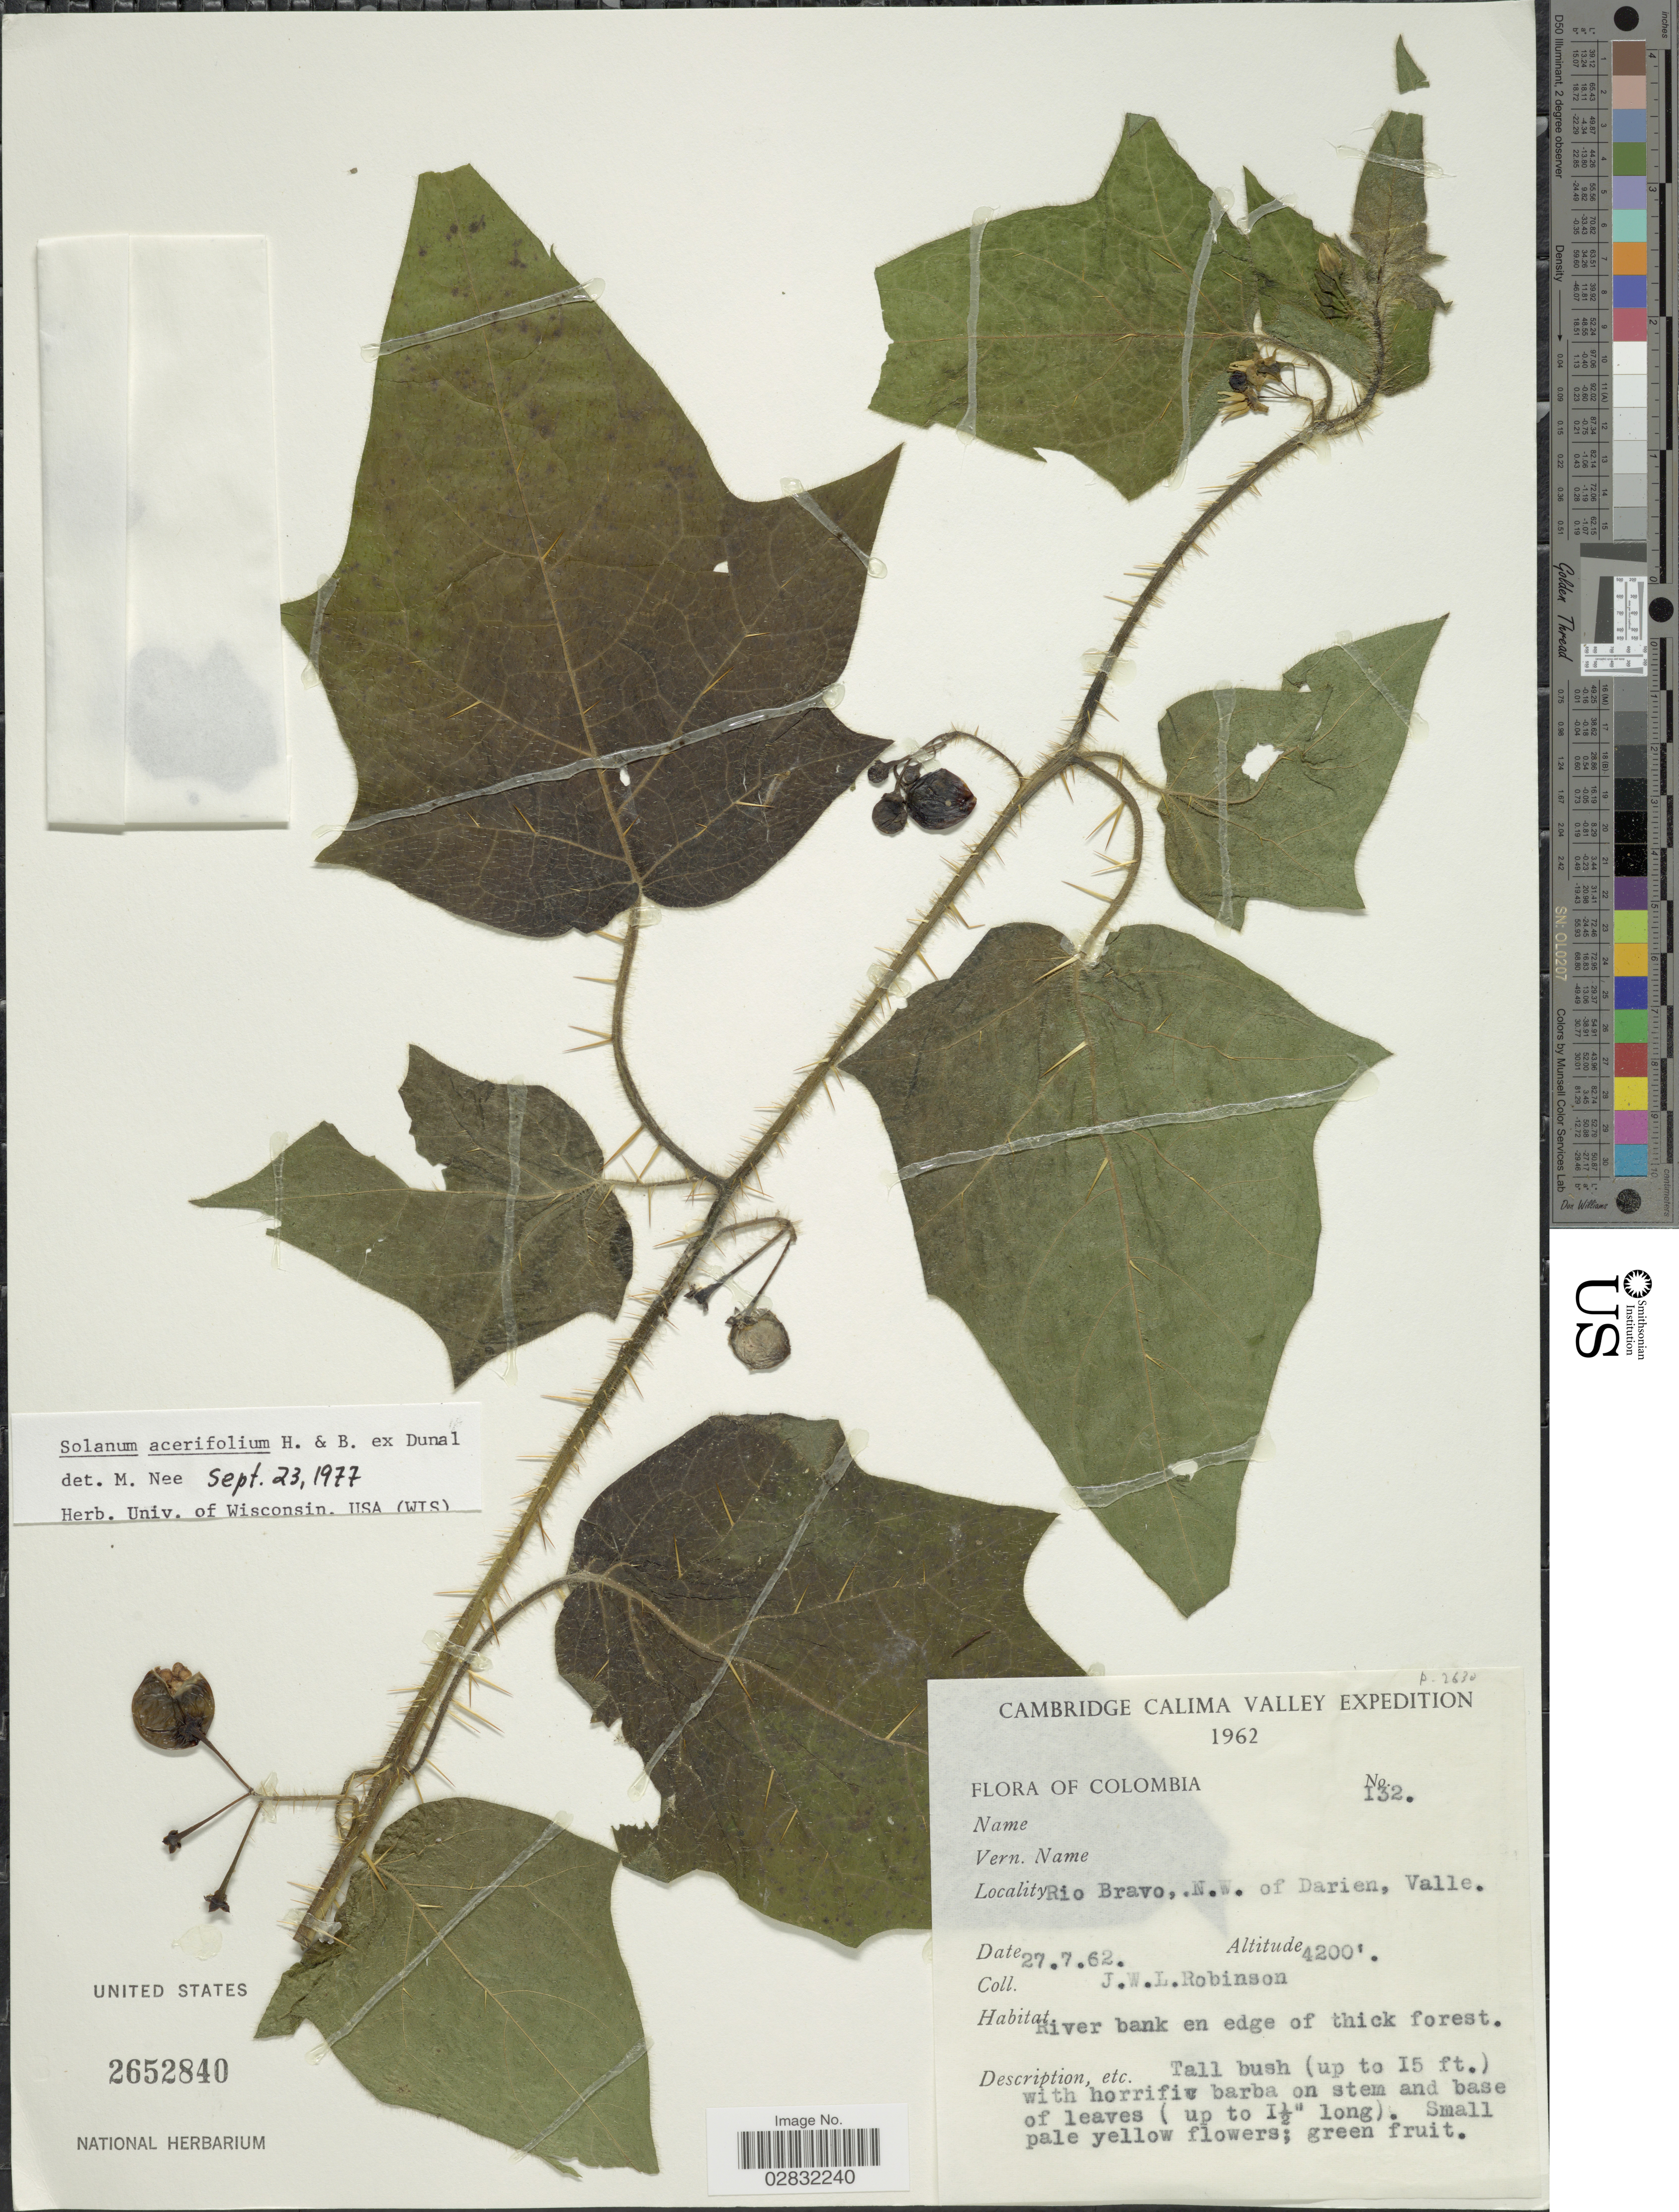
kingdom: Plantae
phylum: Tracheophyta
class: Magnoliopsida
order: Solanales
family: Solanaceae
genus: Solanum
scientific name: Solanum acerifolium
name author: Humb. & Bonpl. ex Dunal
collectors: J. W. Robinson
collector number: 132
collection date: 1962-07-27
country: Colombia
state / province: Valle del Cauca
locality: Calima Valley, Rio Bravo, N.W. of Darien, Valle.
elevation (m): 1280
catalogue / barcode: US 2652840